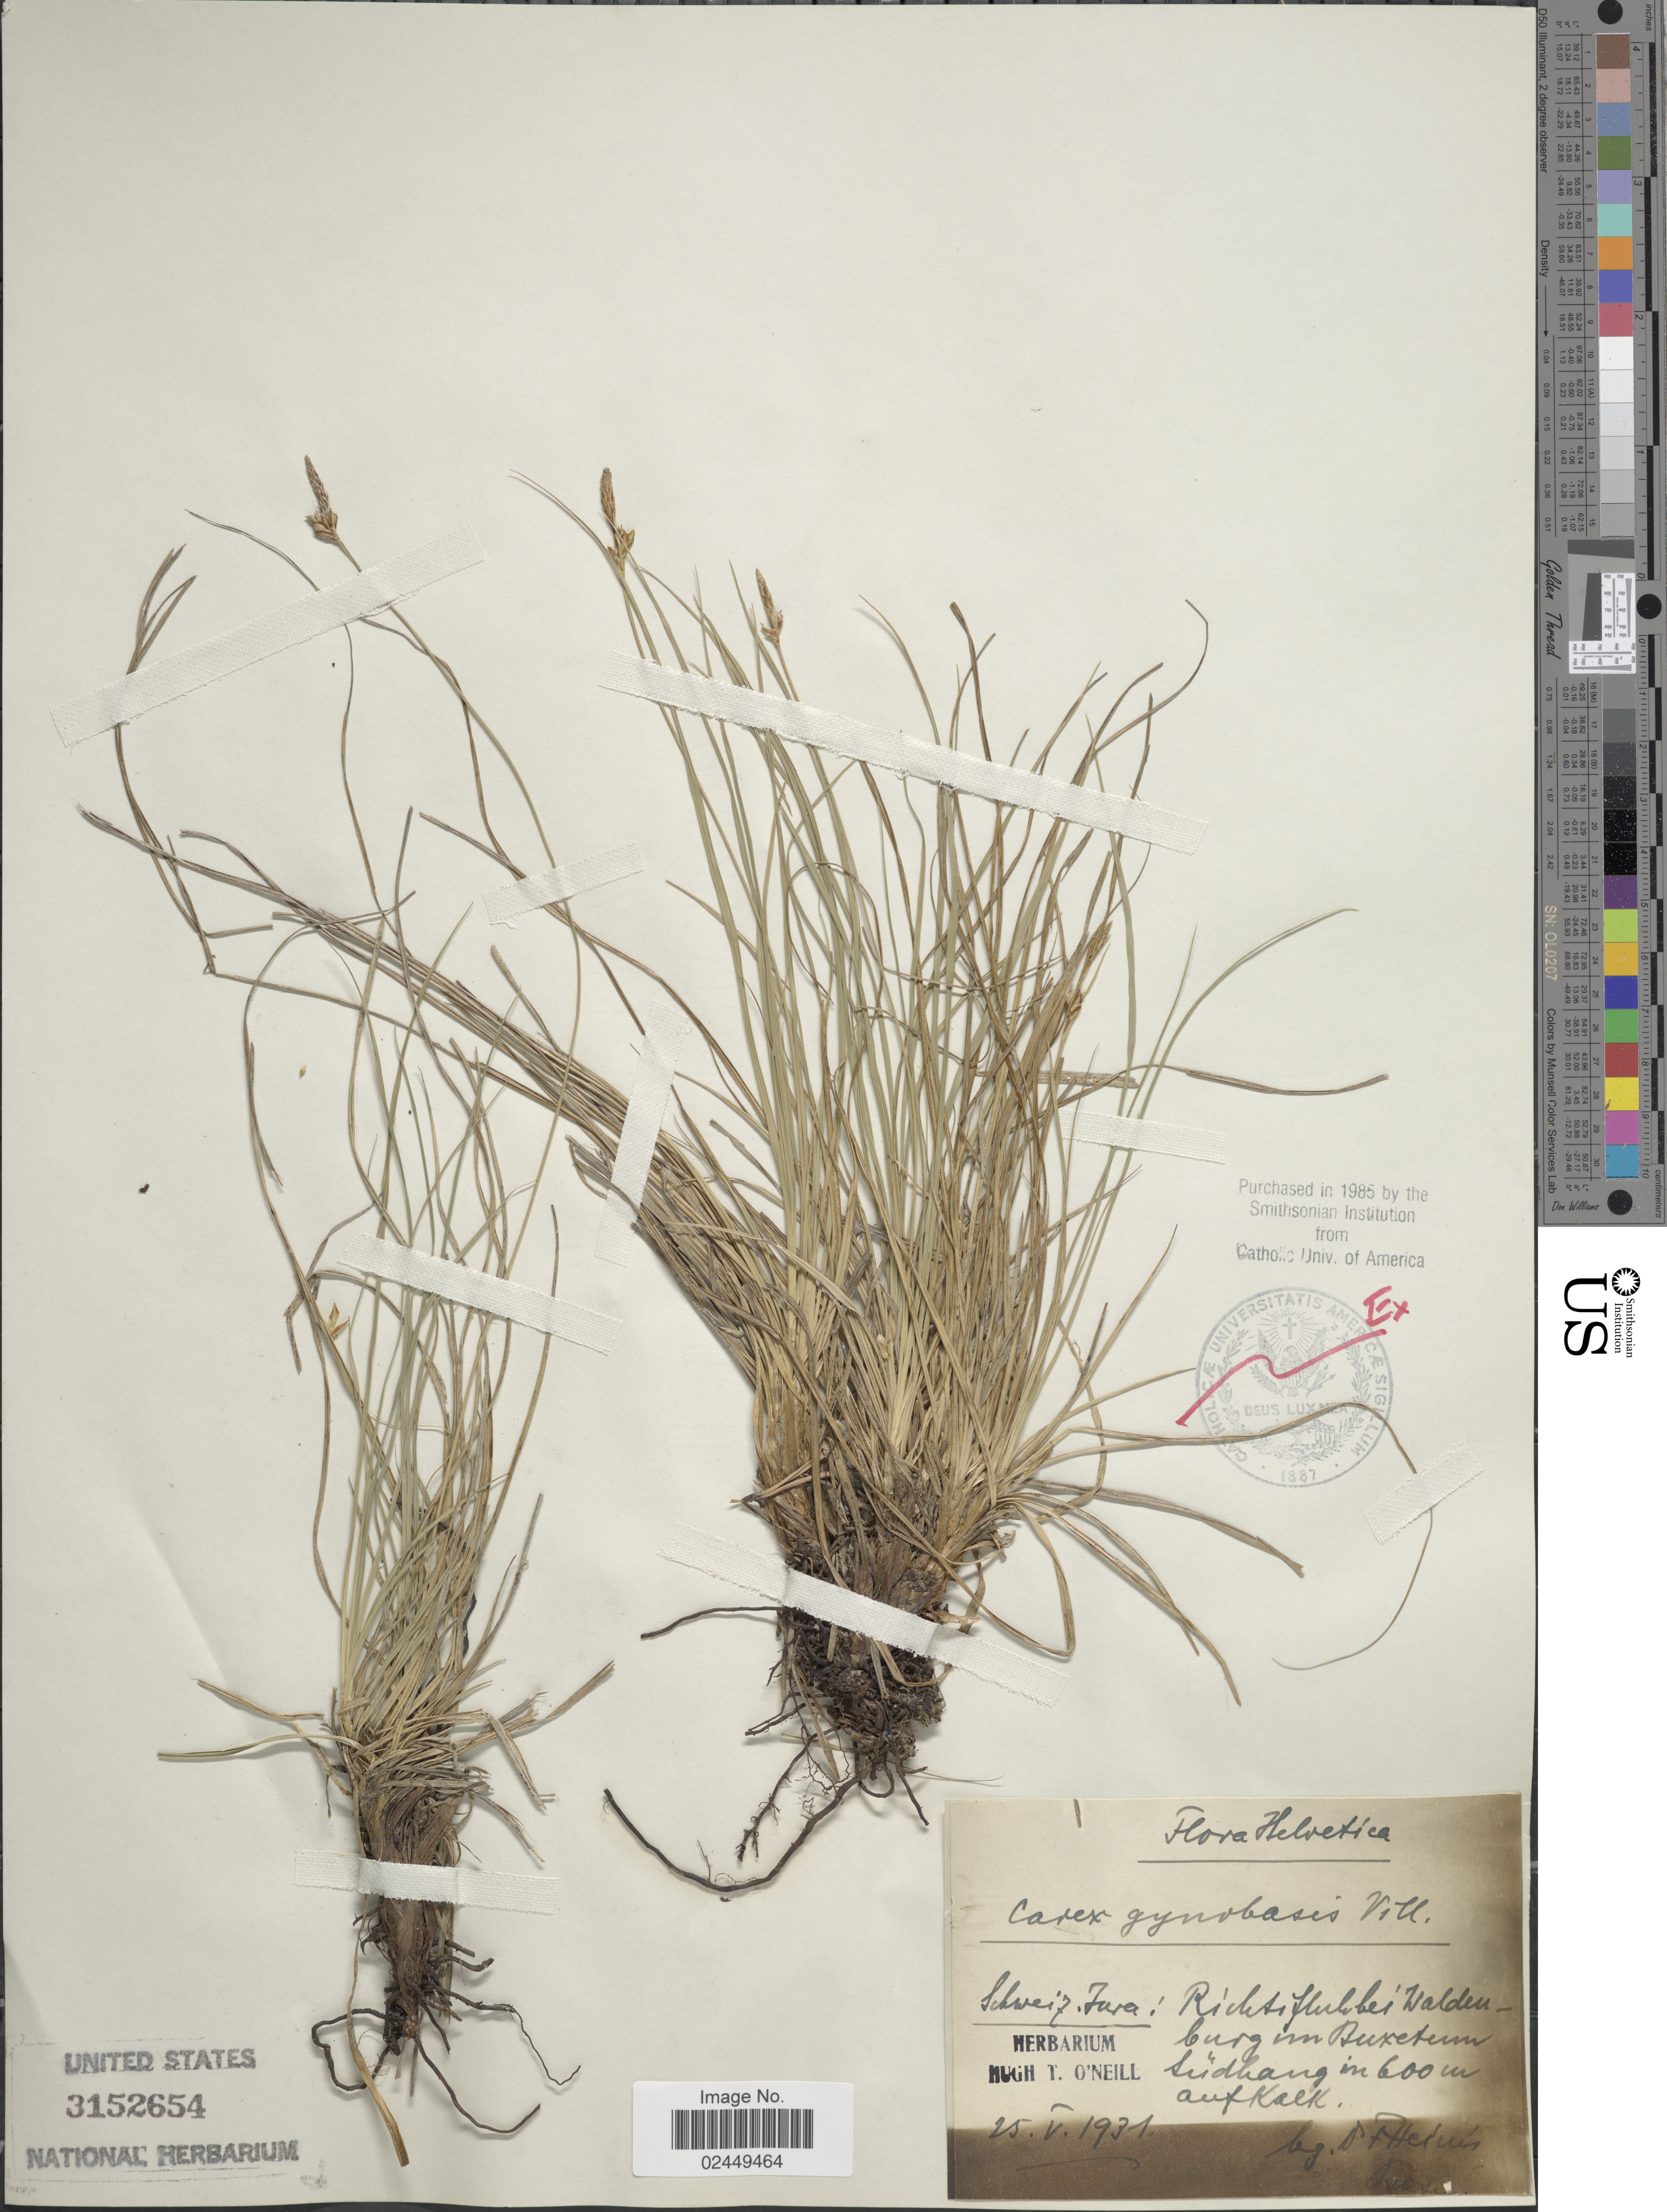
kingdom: Plantae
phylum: Tracheophyta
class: Liliopsida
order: Poales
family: Cyperaceae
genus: Carex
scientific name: Carex halleriana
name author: Asso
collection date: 1931-05-25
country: Switzerland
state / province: Jura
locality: Schweiz. Jura: Richtiflue bei Waldenburg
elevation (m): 600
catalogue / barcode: US 3152654